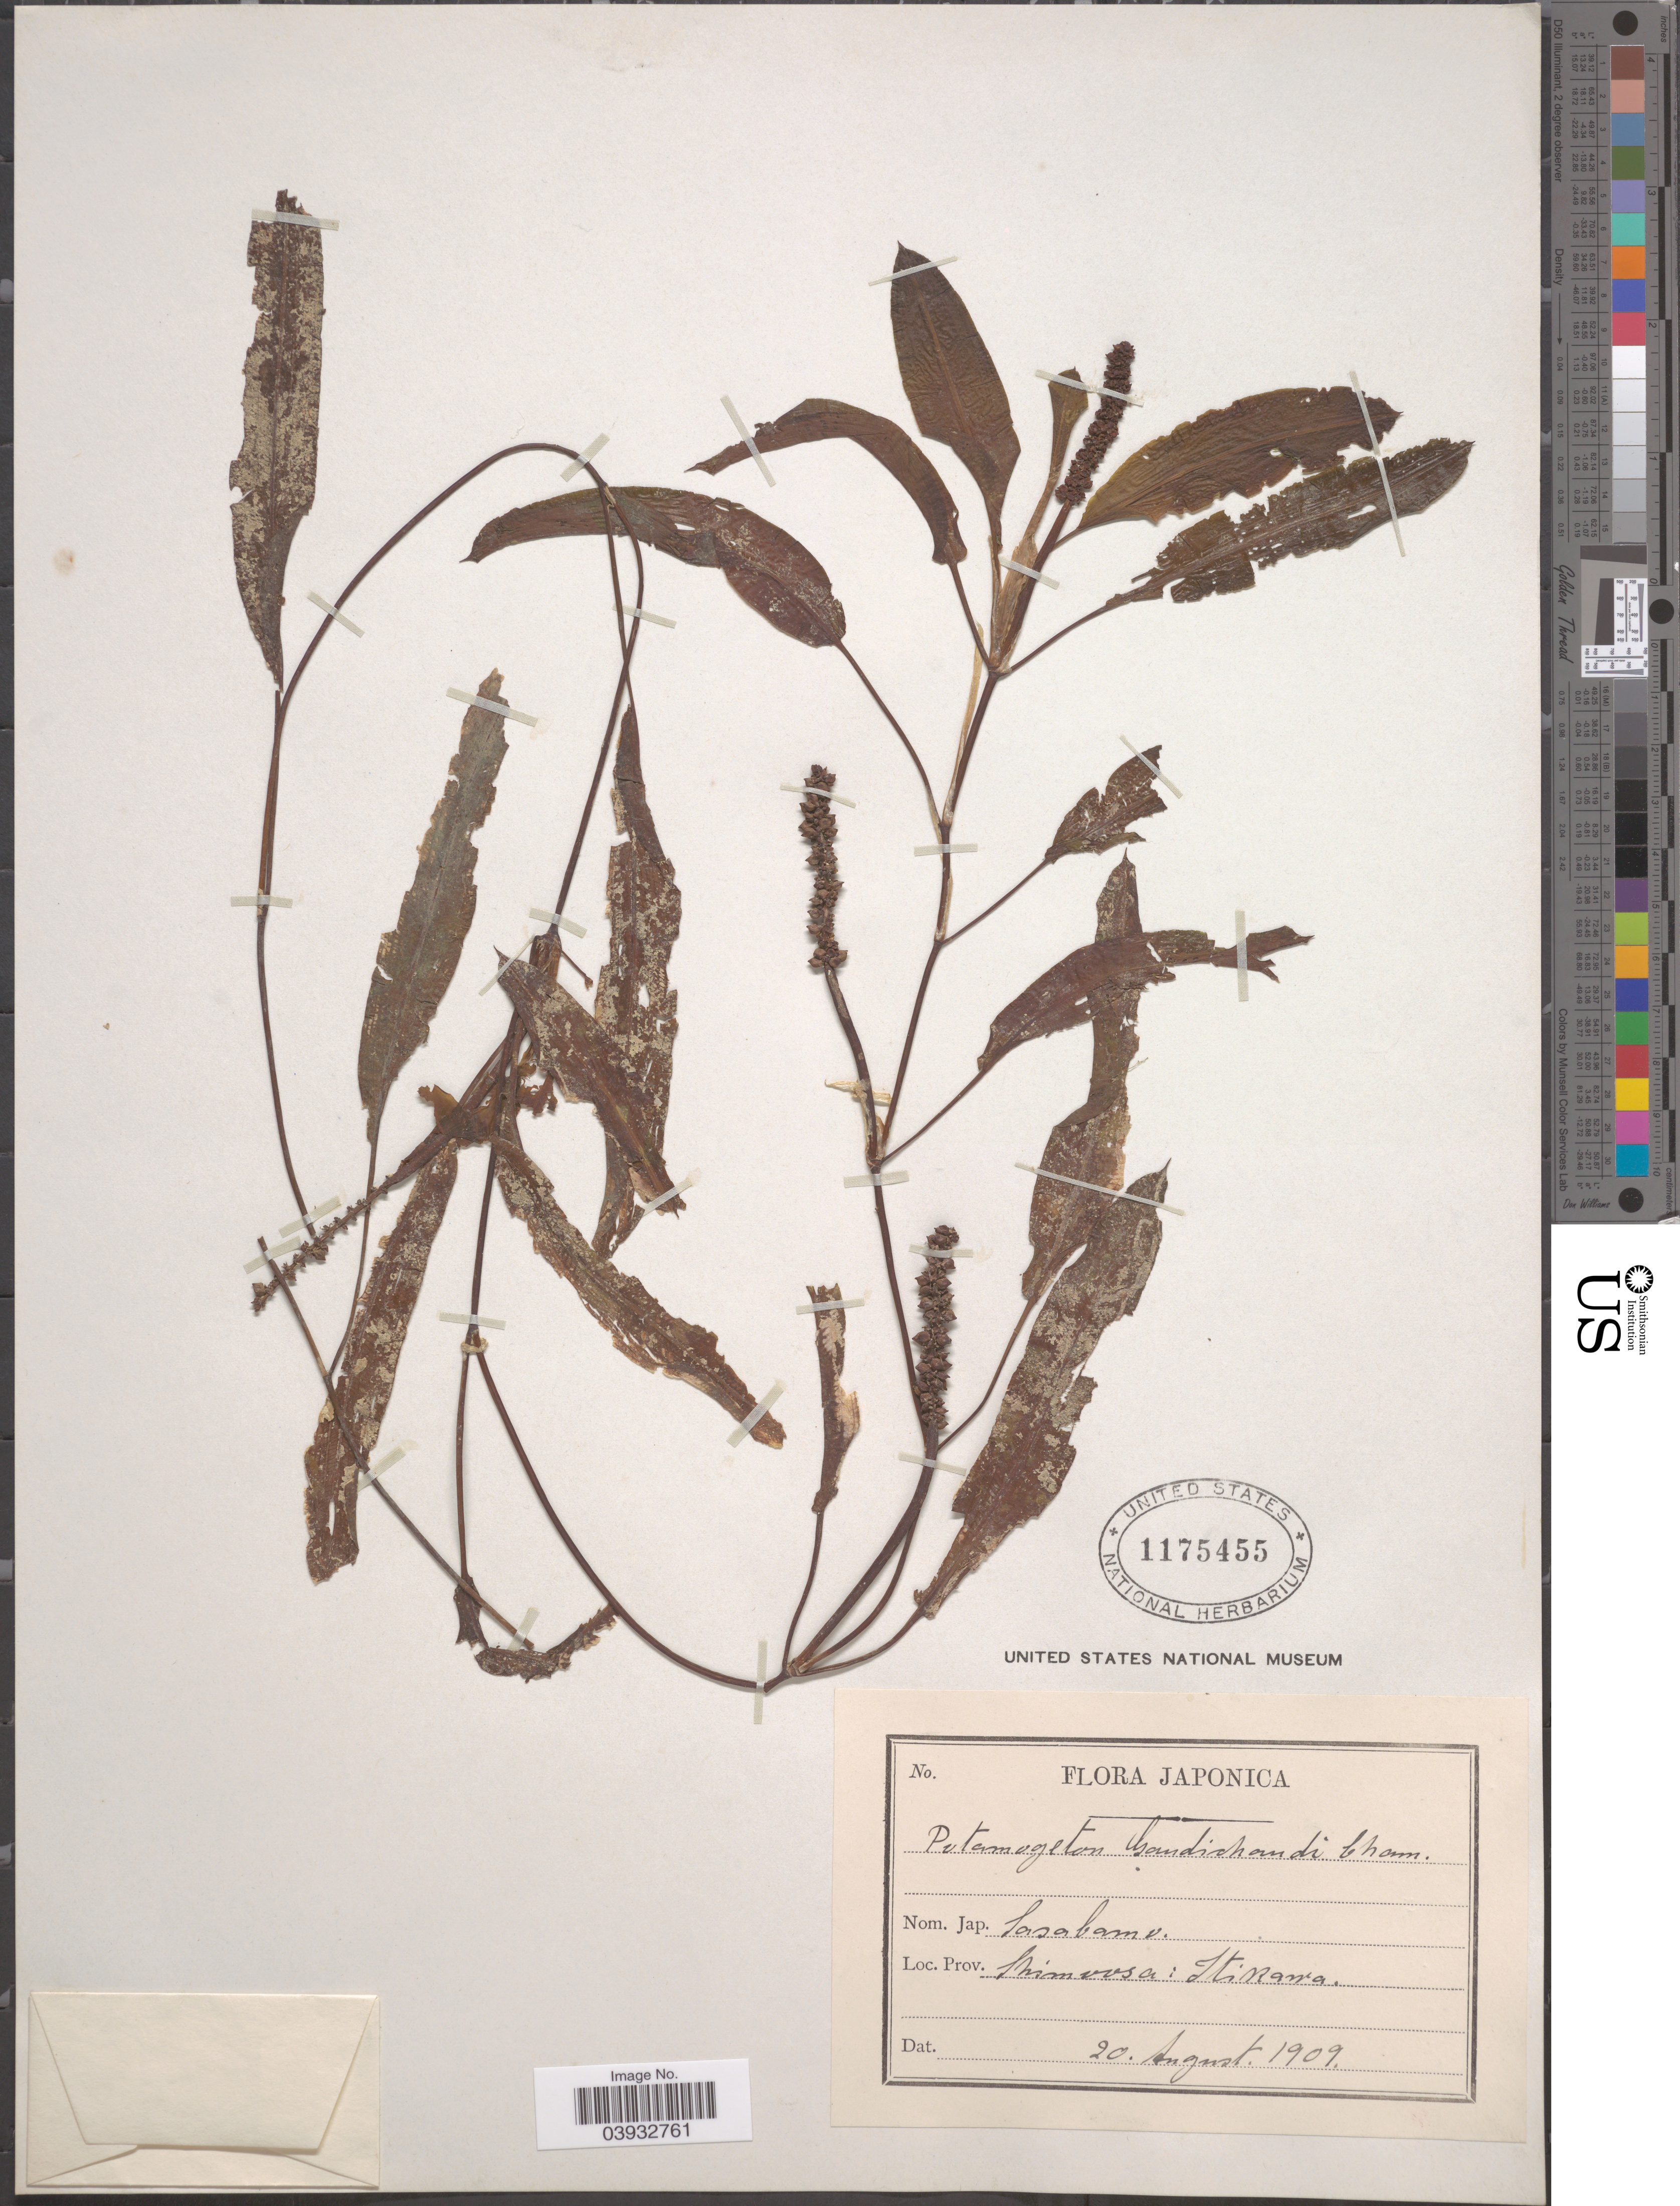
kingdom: Plantae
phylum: Tracheophyta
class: Liliopsida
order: Alismatales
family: Potamogetonaceae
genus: Potamogeton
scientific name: Potamogeton malaianus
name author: Miq.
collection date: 1909-08-20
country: Japan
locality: Shimoosa: Itikawa.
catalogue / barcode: US 1175455